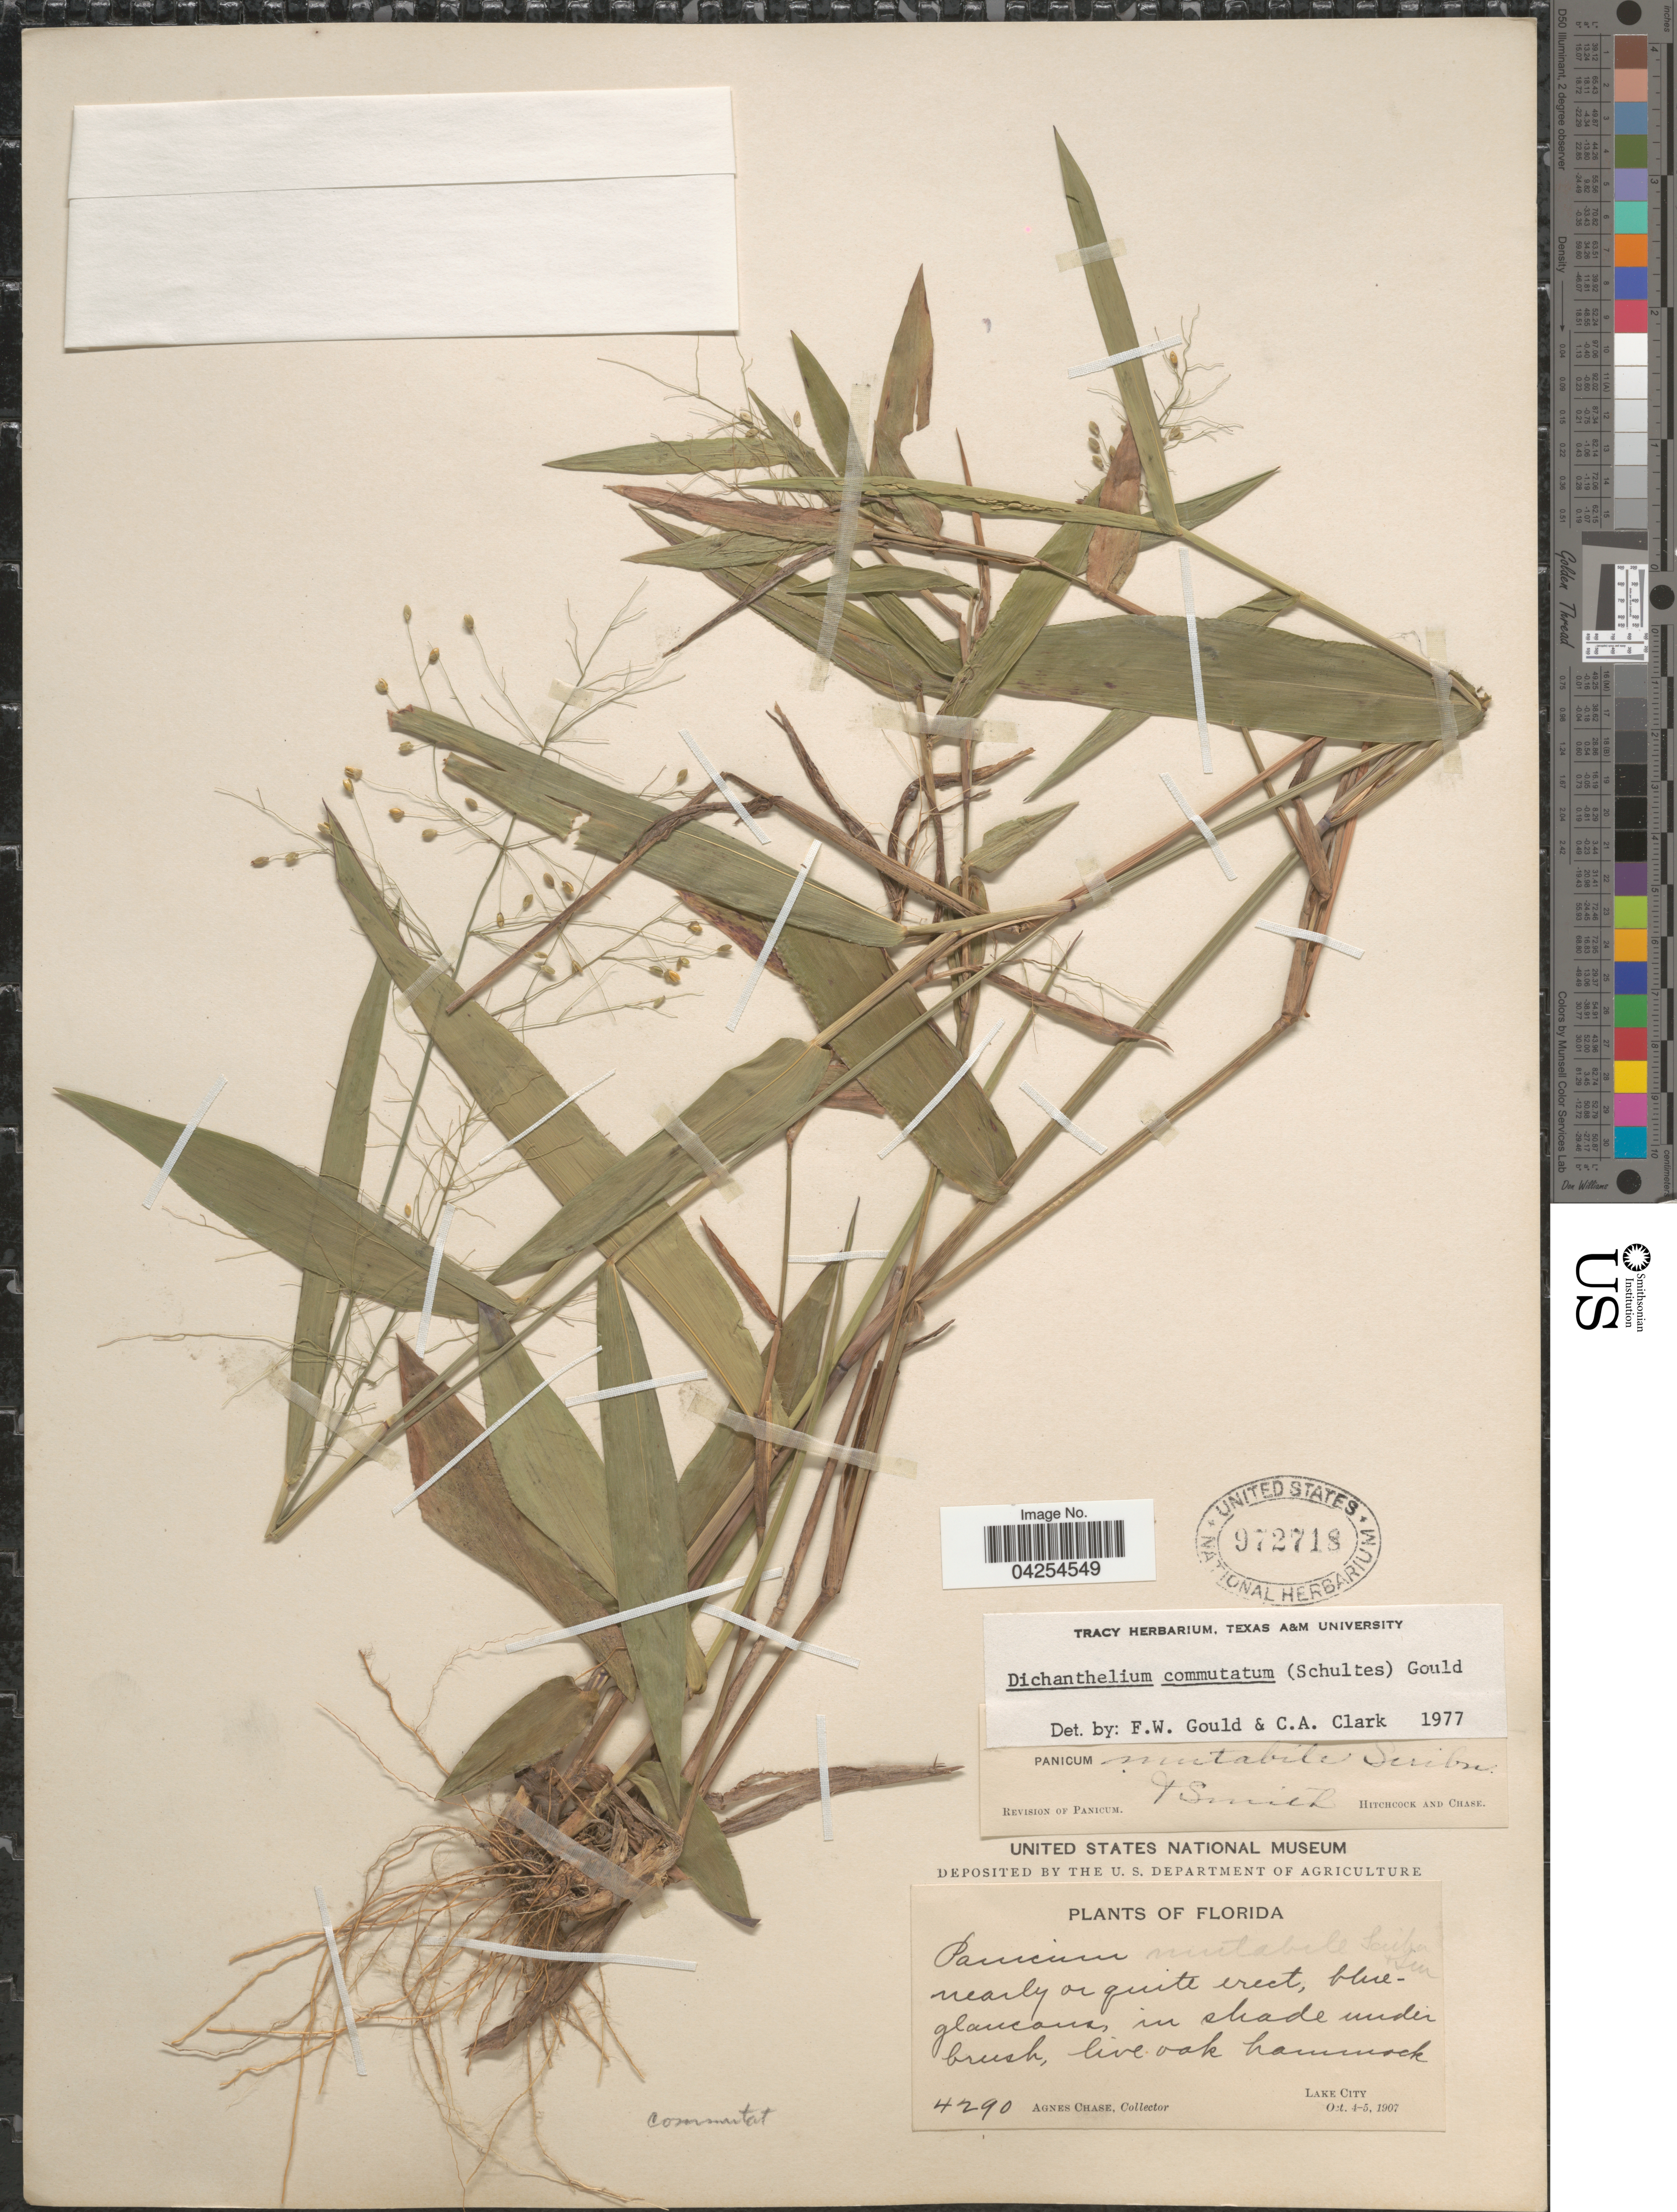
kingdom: Plantae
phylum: Tracheophyta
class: Liliopsida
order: Poales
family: Poaceae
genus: Dichanthelium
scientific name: Dichanthelium commutatum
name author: (Schult.) Gould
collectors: A. Chase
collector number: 4290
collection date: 1907-10-04/1907-10-05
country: United States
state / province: Florida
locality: Lake City.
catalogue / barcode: US 972718